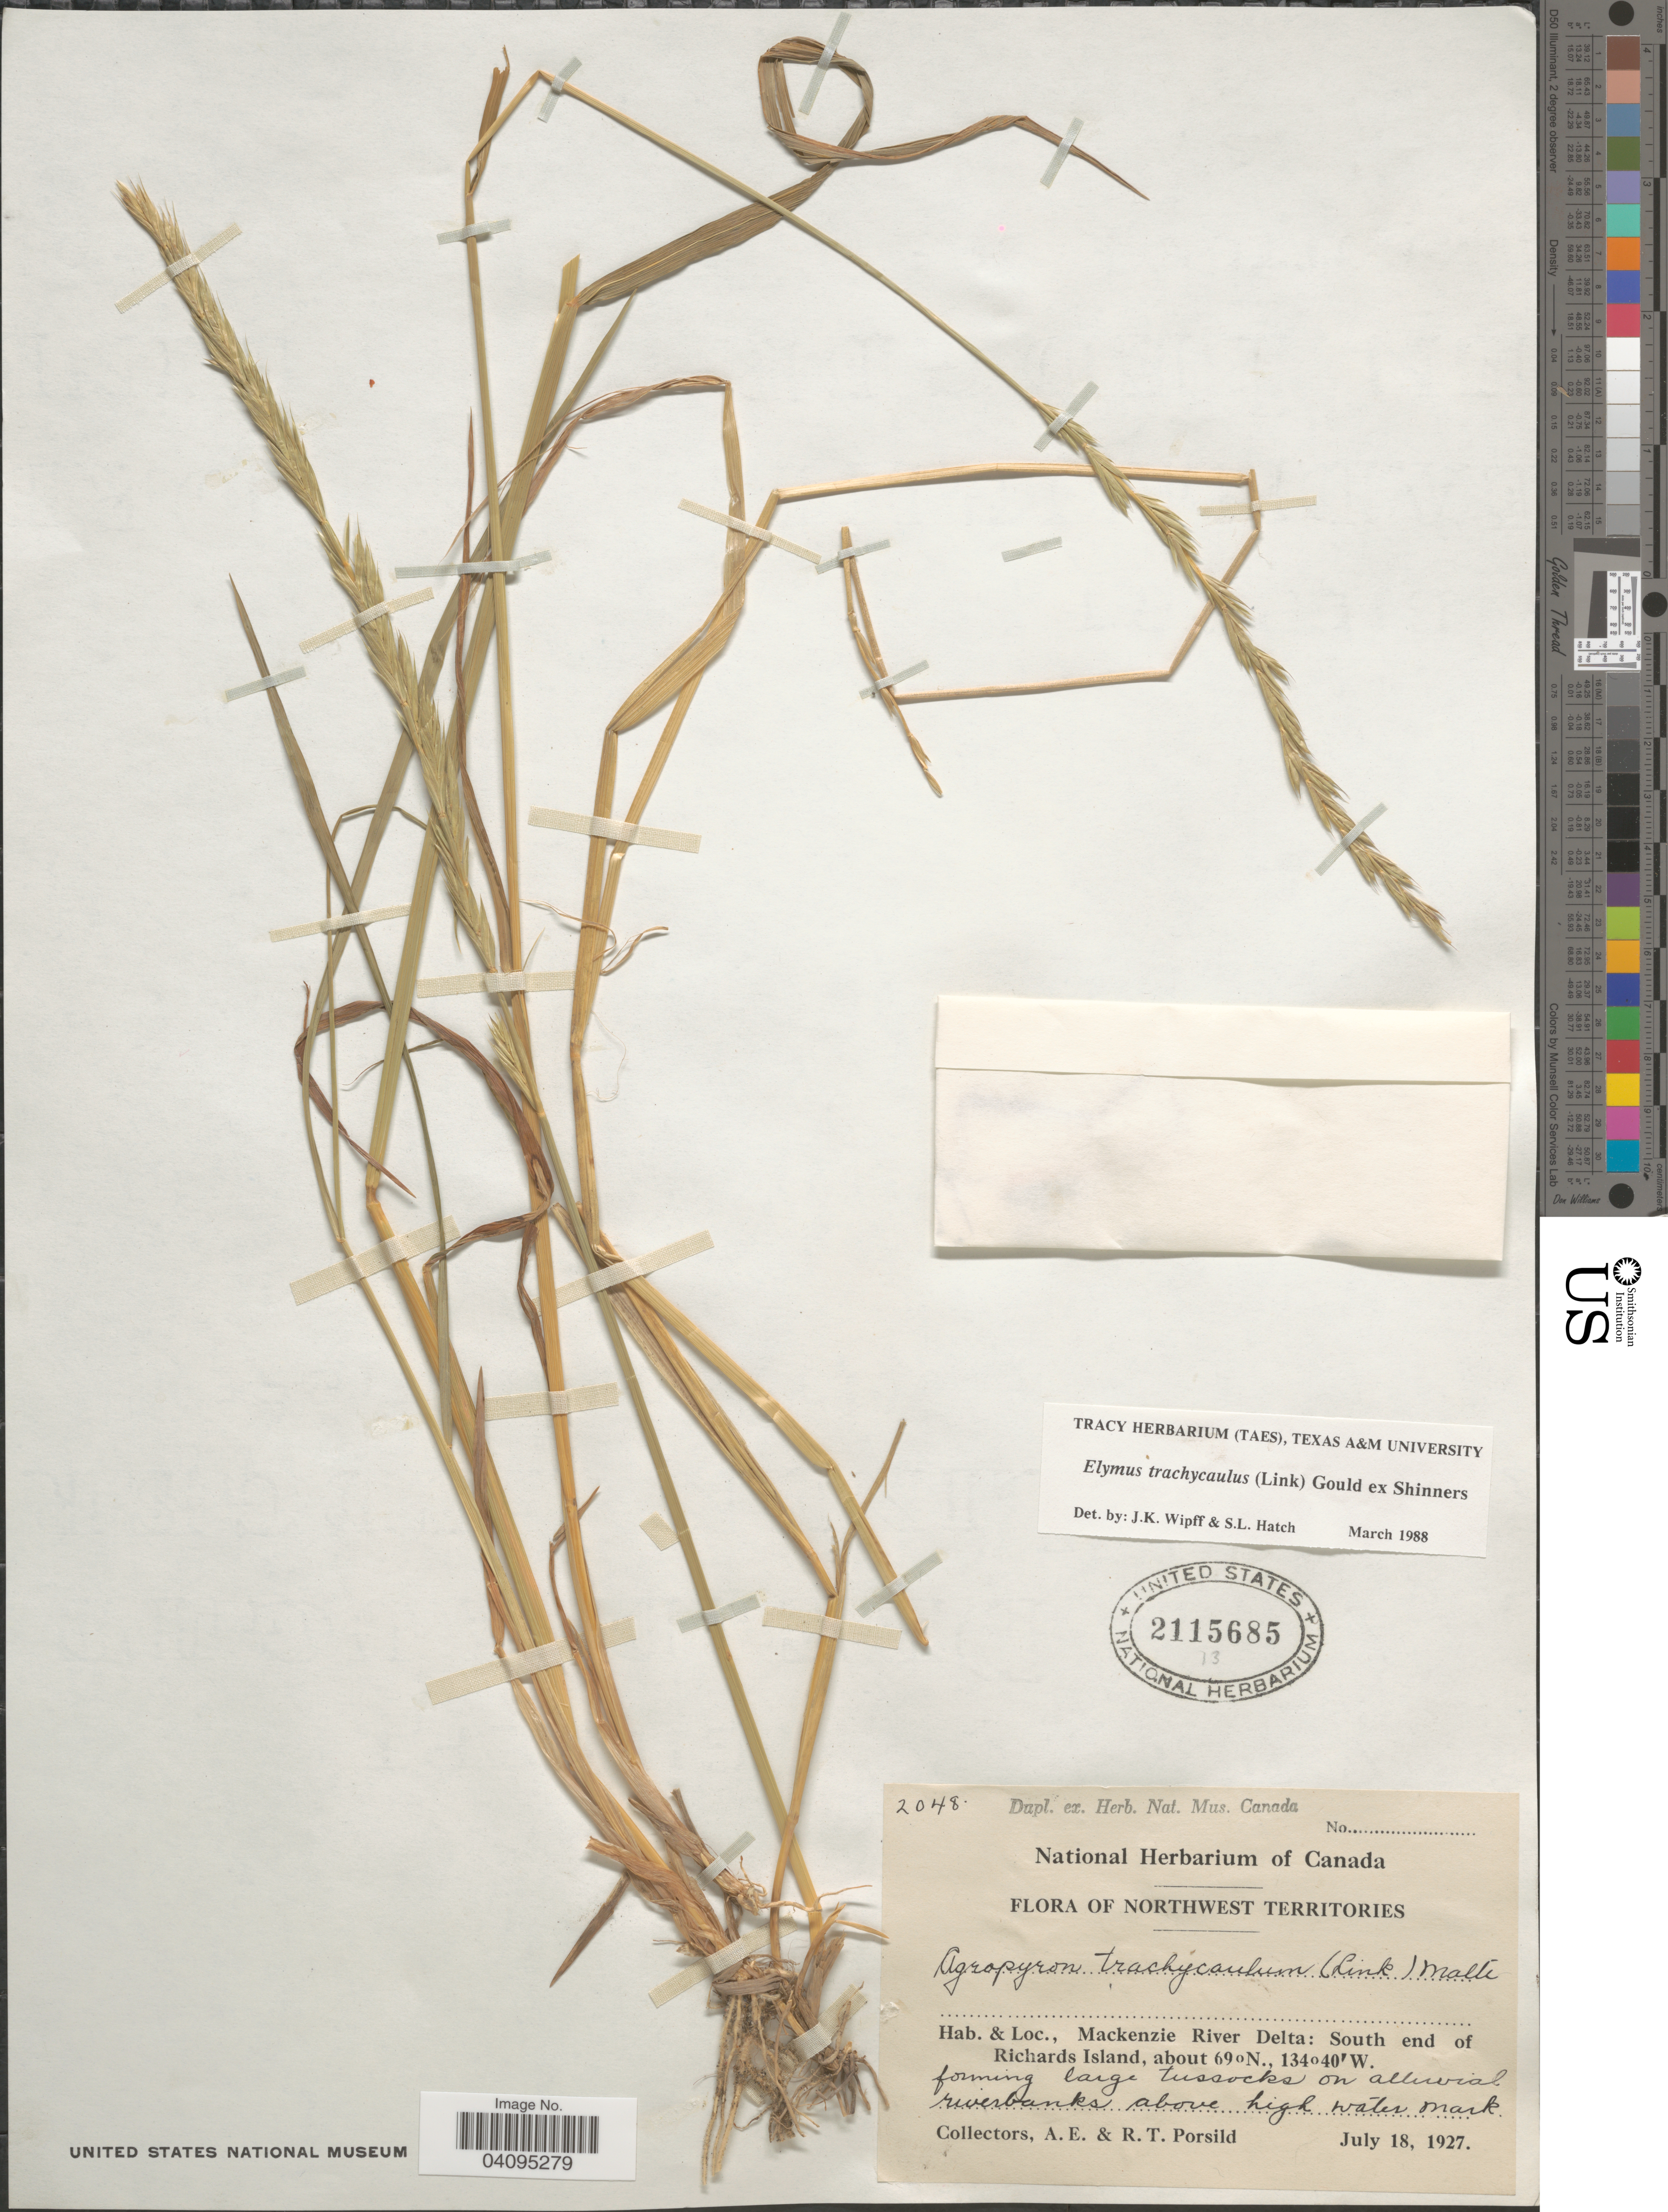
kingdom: Plantae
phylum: Tracheophyta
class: Liliopsida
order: Poales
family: Poaceae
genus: Elymus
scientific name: Elymus trachycaulus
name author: (Link) Gould ex Shinners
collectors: A. E. Porsild & R. T. Porsild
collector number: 2048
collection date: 1927-07-18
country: Canada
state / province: Northwest Territories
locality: Mackenzie River Delta: South end of Richards Island.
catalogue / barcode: US 2115685